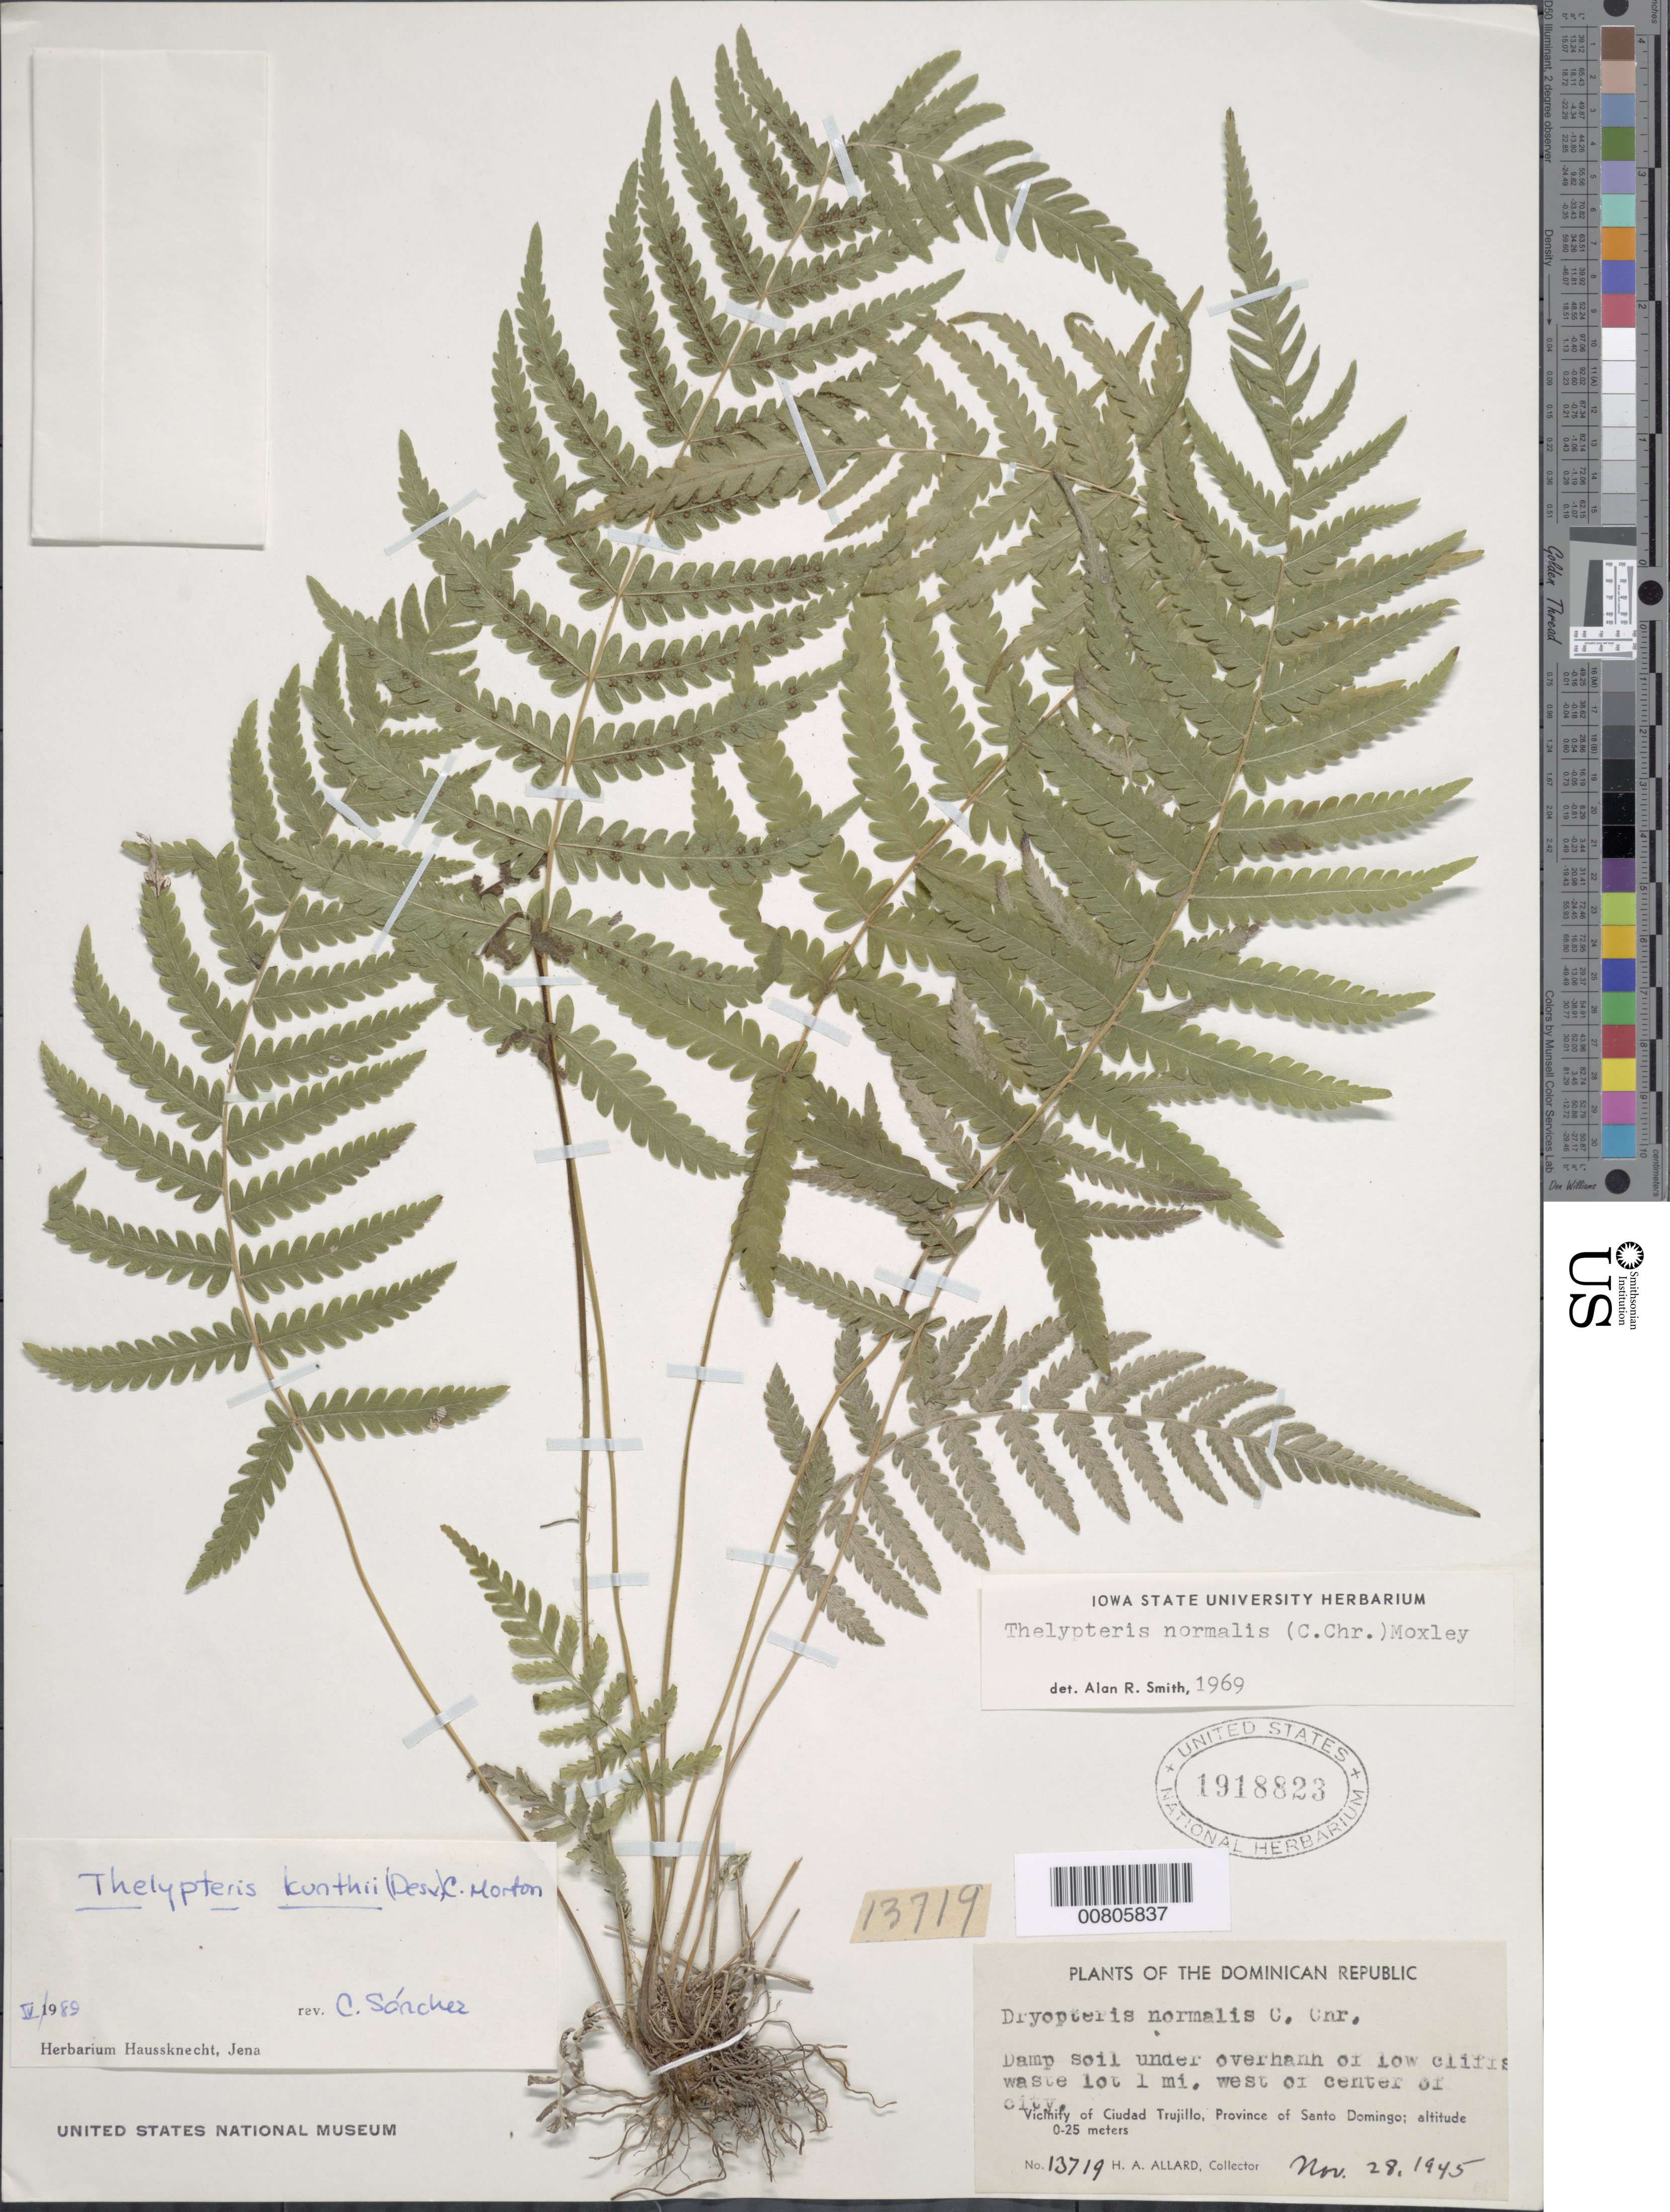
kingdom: Plantae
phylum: Tracheophyta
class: Polypodiopsida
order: Polypodiales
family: Thelypteridaceae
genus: Christella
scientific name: Christella kunthii comb. ined.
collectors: H. A. Allard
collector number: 13719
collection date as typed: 28 Nov 1945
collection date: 1945-11-28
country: Dominican Republic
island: Hispaniola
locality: Prov. Santo Domingo, Ciudad Trujilló vicinity, 1 mile W of center of city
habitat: Damp soil under overhang of low cliffs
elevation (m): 0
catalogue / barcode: US 1918823